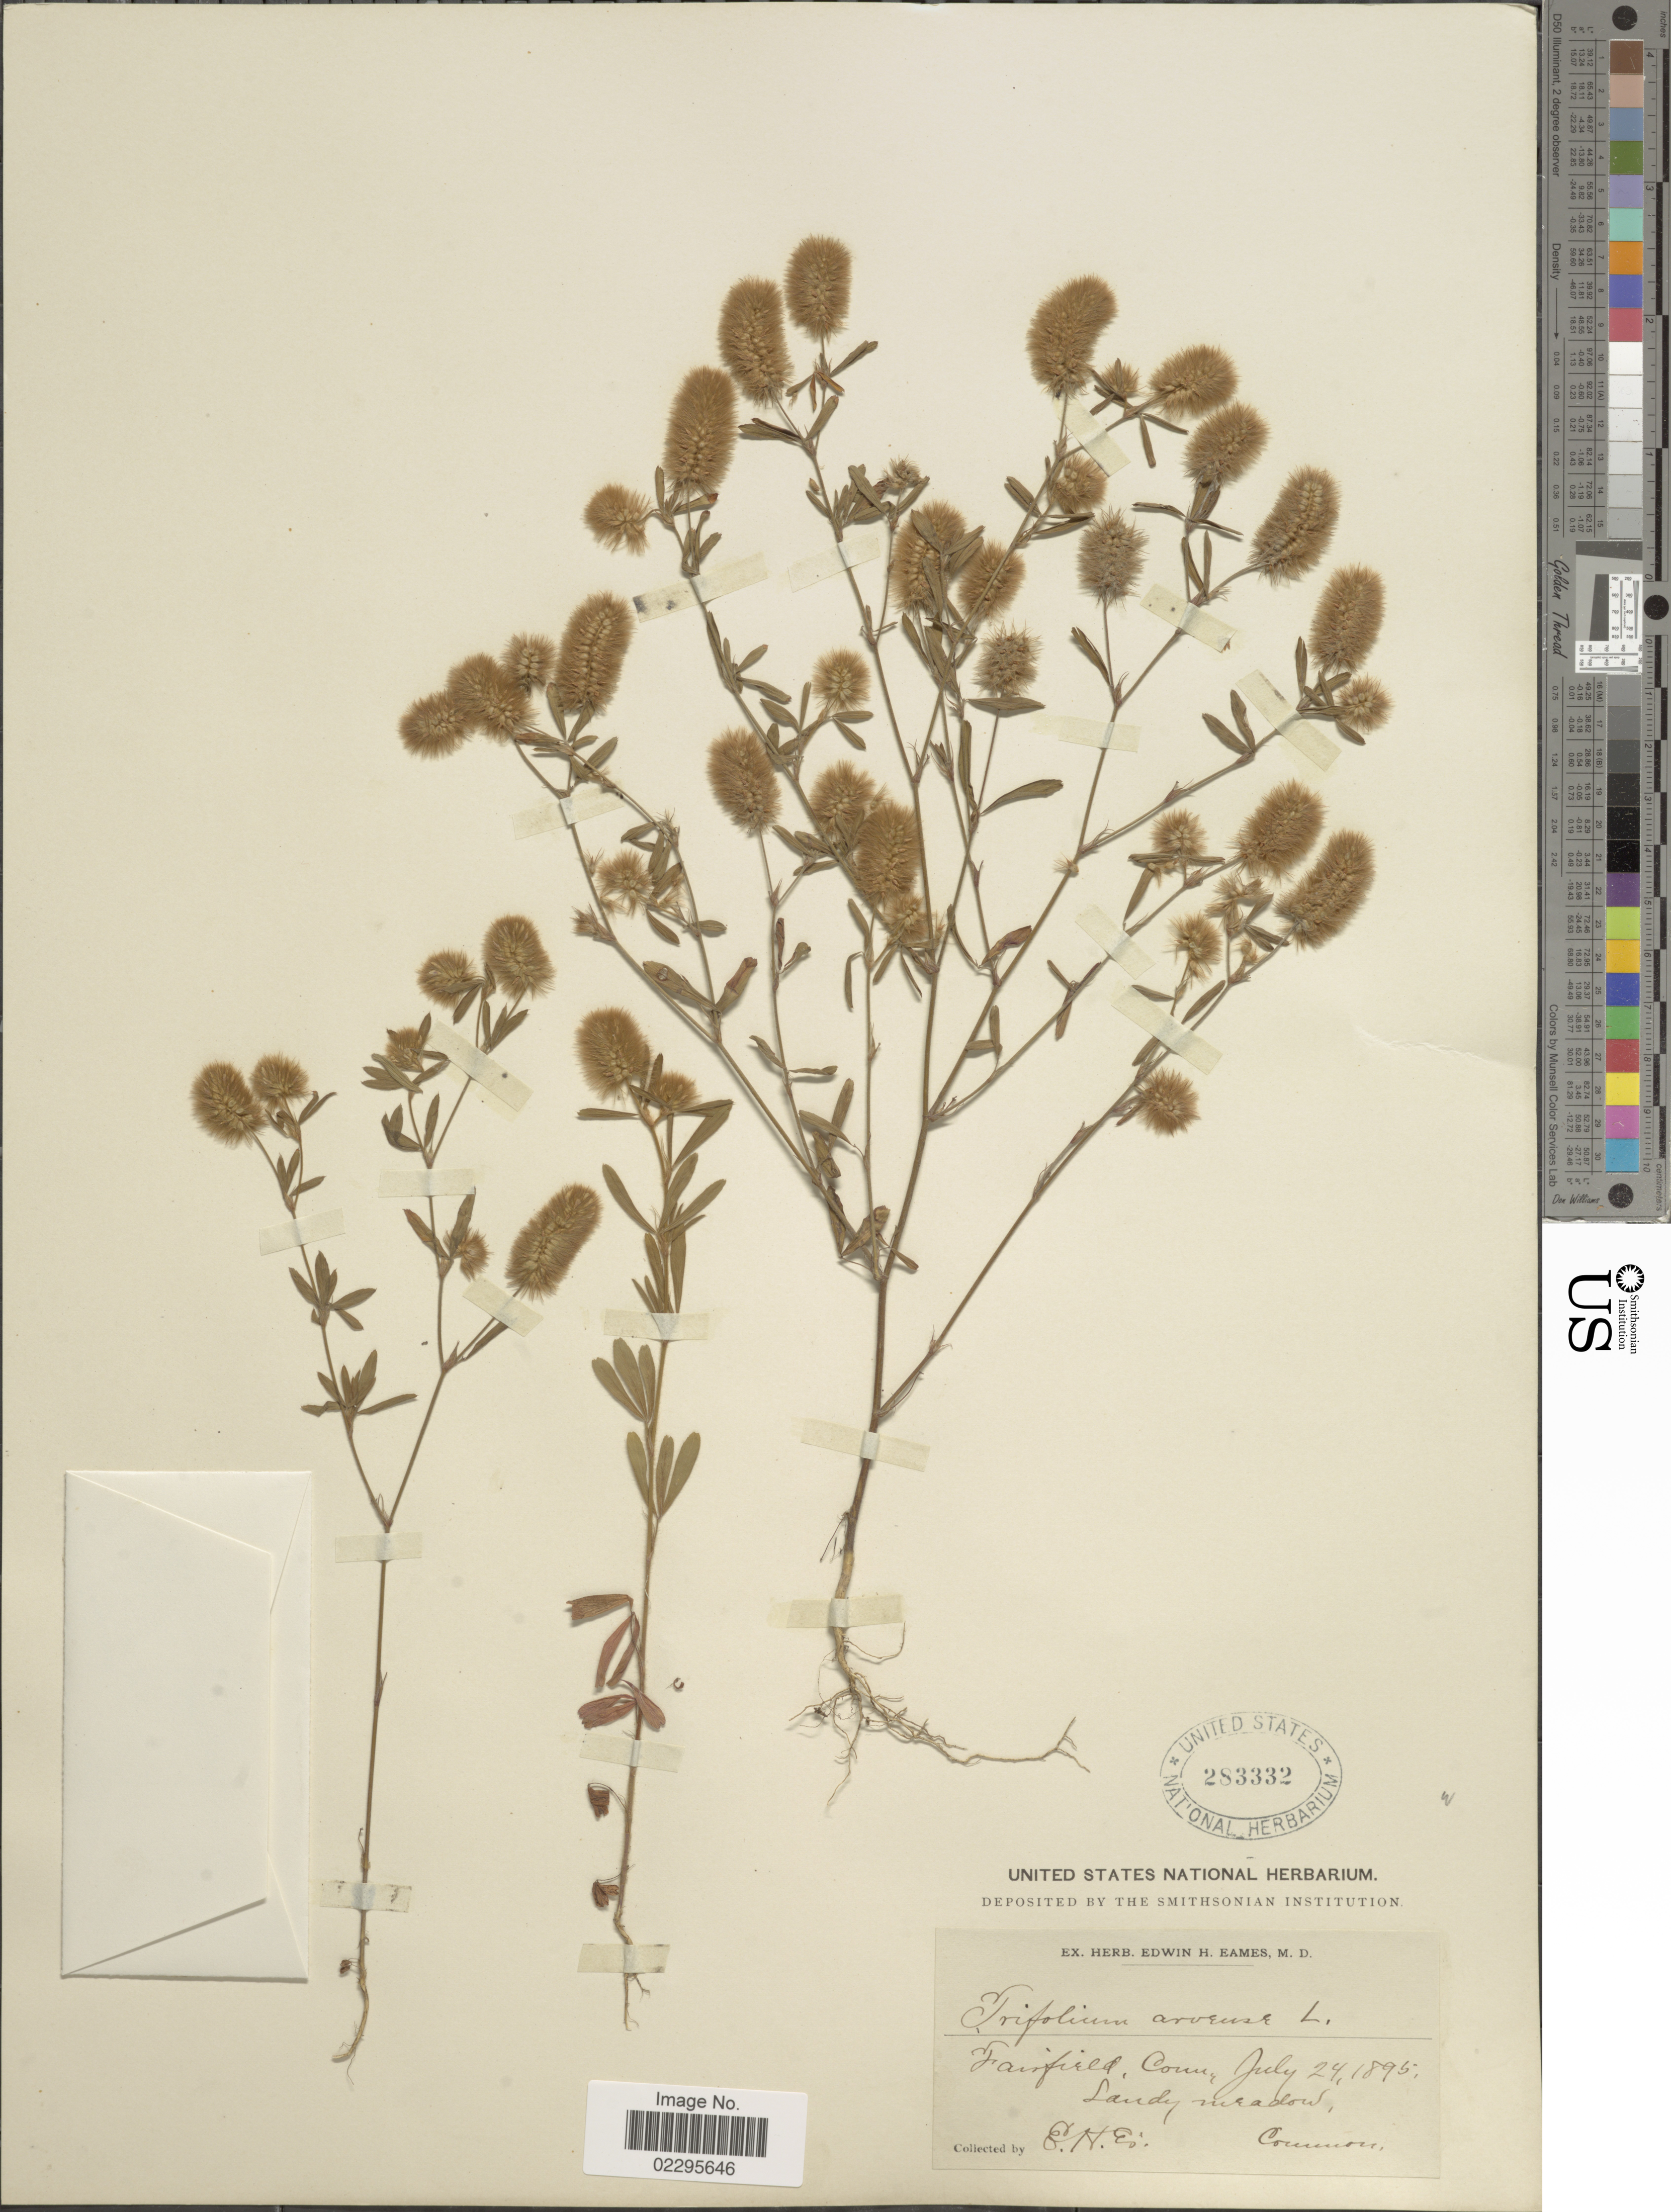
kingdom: Plantae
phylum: Tracheophyta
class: Magnoliopsida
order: Fabales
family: Fabaceae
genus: Trifolium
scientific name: Trifolium arvense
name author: L.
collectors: E. H. Eames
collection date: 1895-07-24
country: United States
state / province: Connecticut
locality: Fairfield, sandy meadow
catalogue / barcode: US 283332